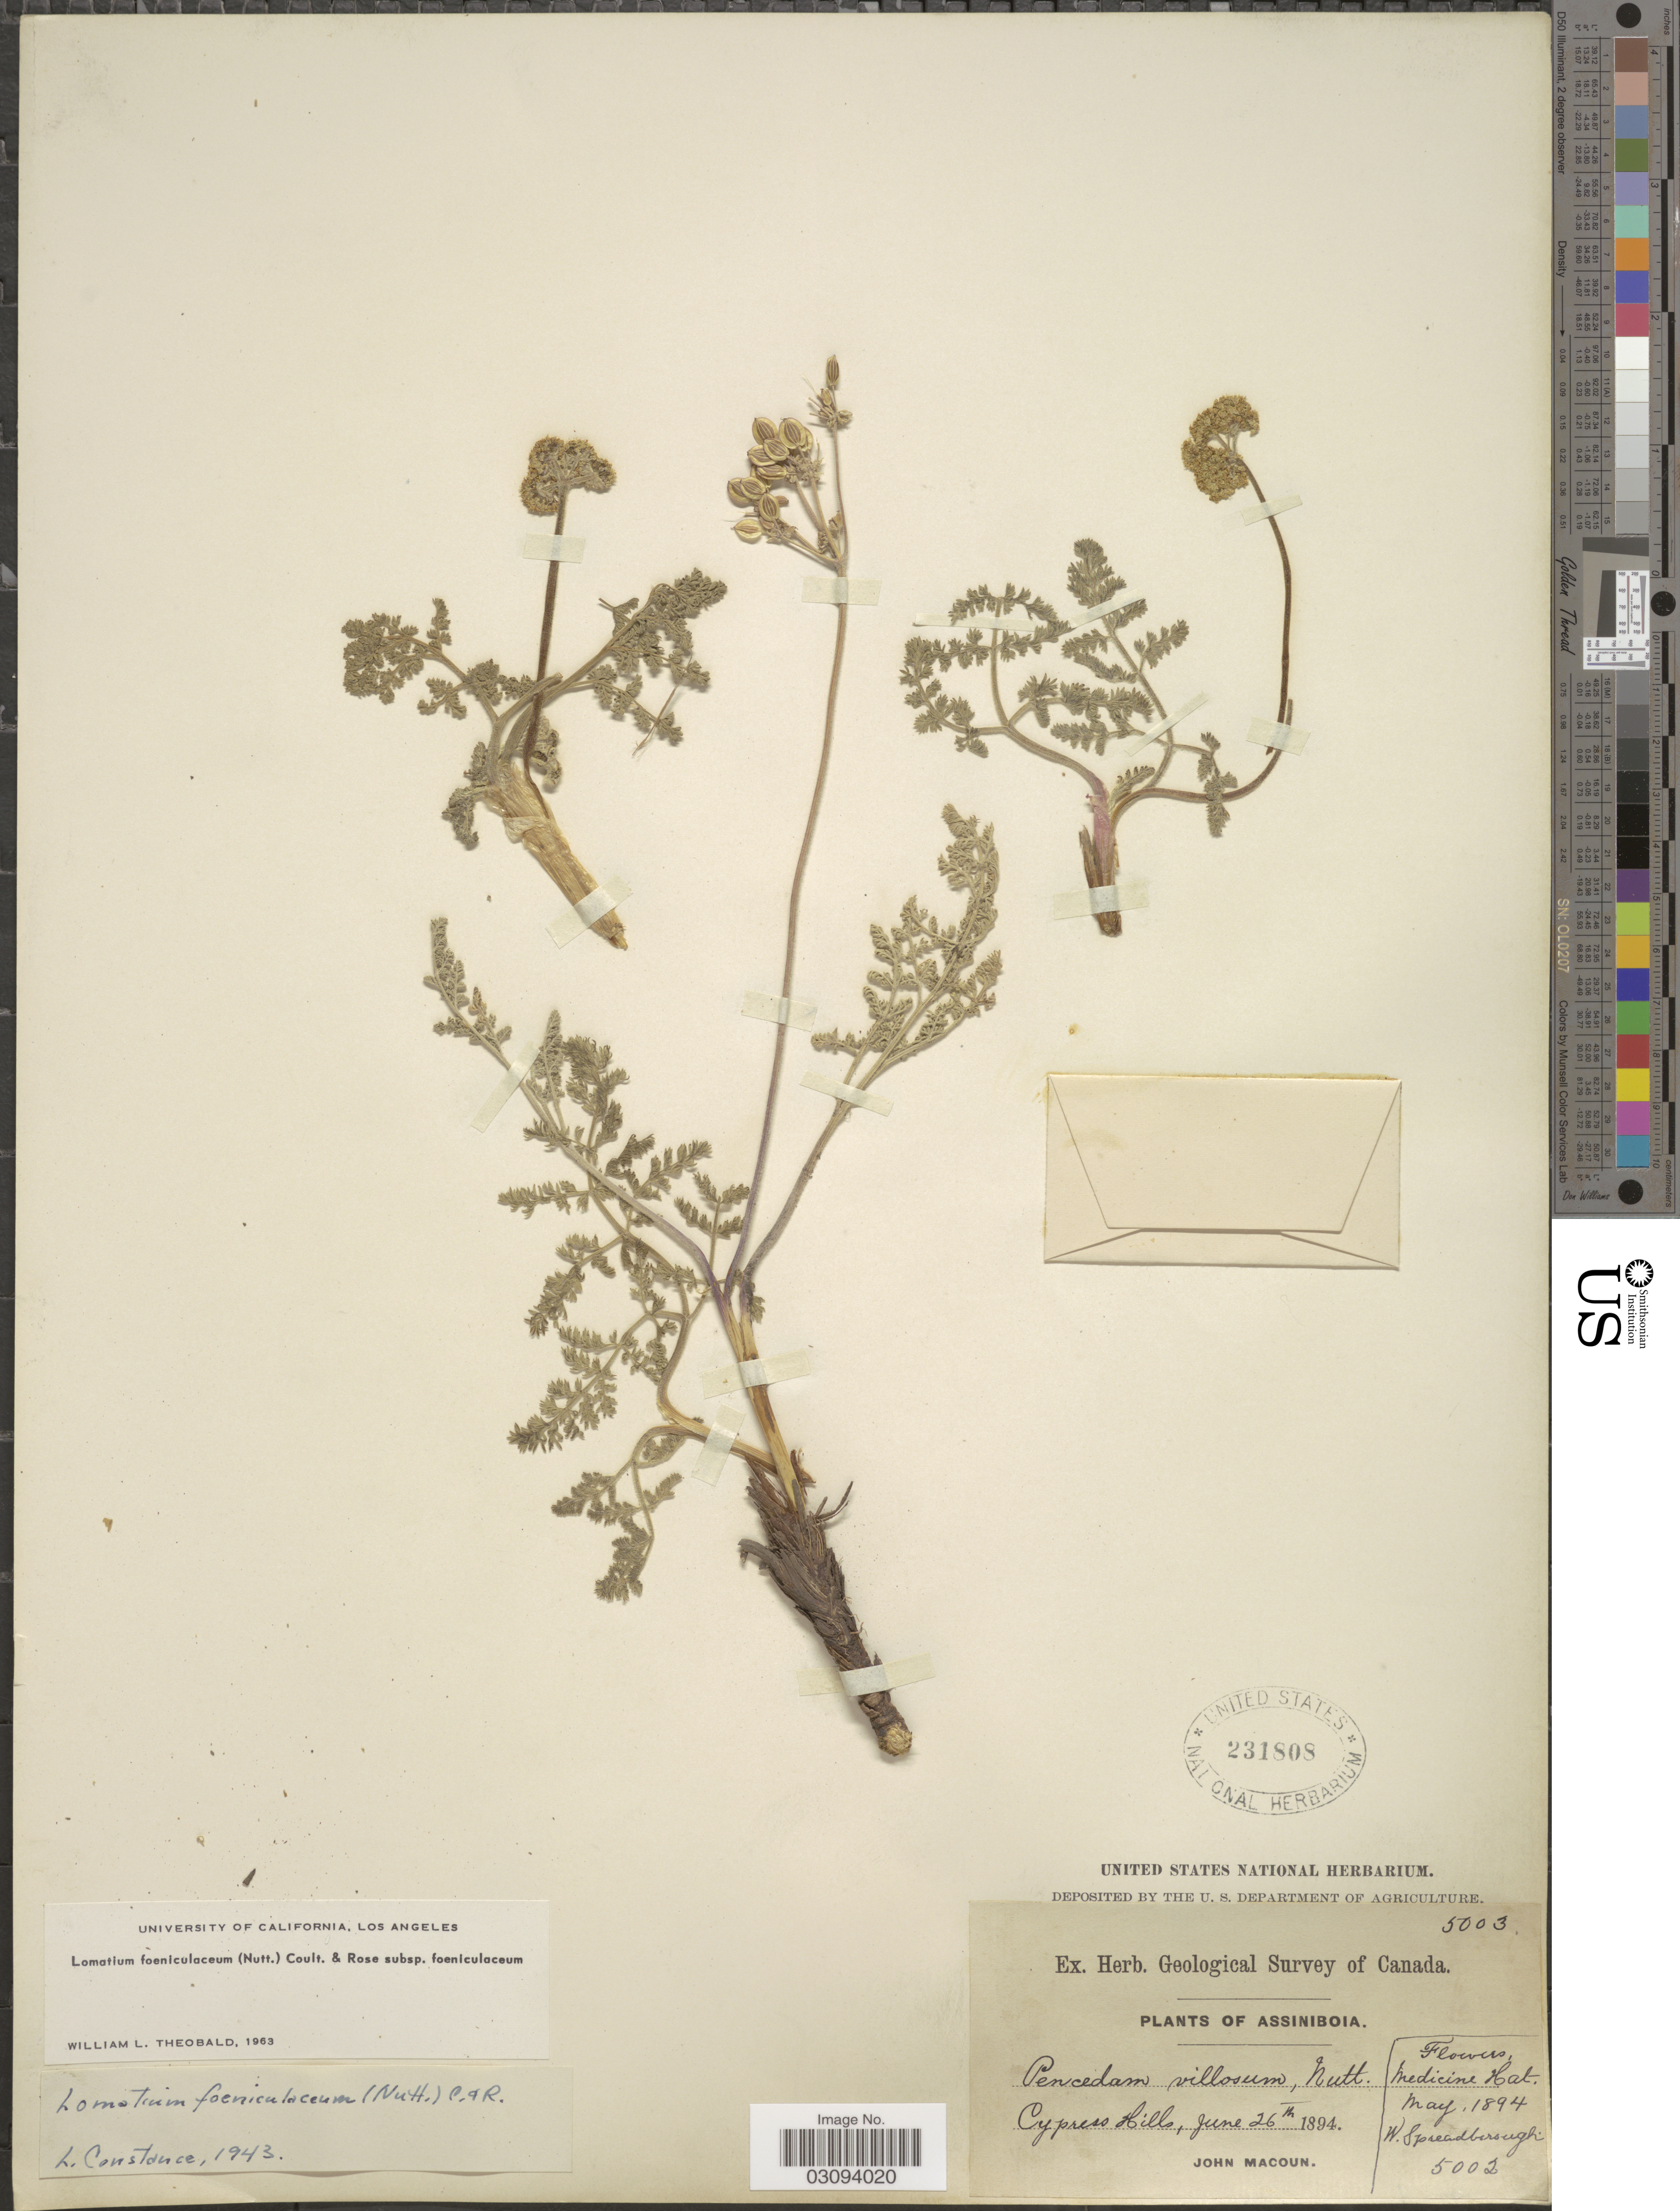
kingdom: Plantae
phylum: Tracheophyta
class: Magnoliopsida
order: Apiales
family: Apiaceae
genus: Lomatium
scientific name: Lomatium foeniculaceum subsp. foeniculaceum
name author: (Nutt.) J.M. Coult. & Rose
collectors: J. Macoun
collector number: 5003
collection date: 1894-06-26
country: Canada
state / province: Saskatchewan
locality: Cypress Hills. Assiniboia.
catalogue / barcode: US 231808